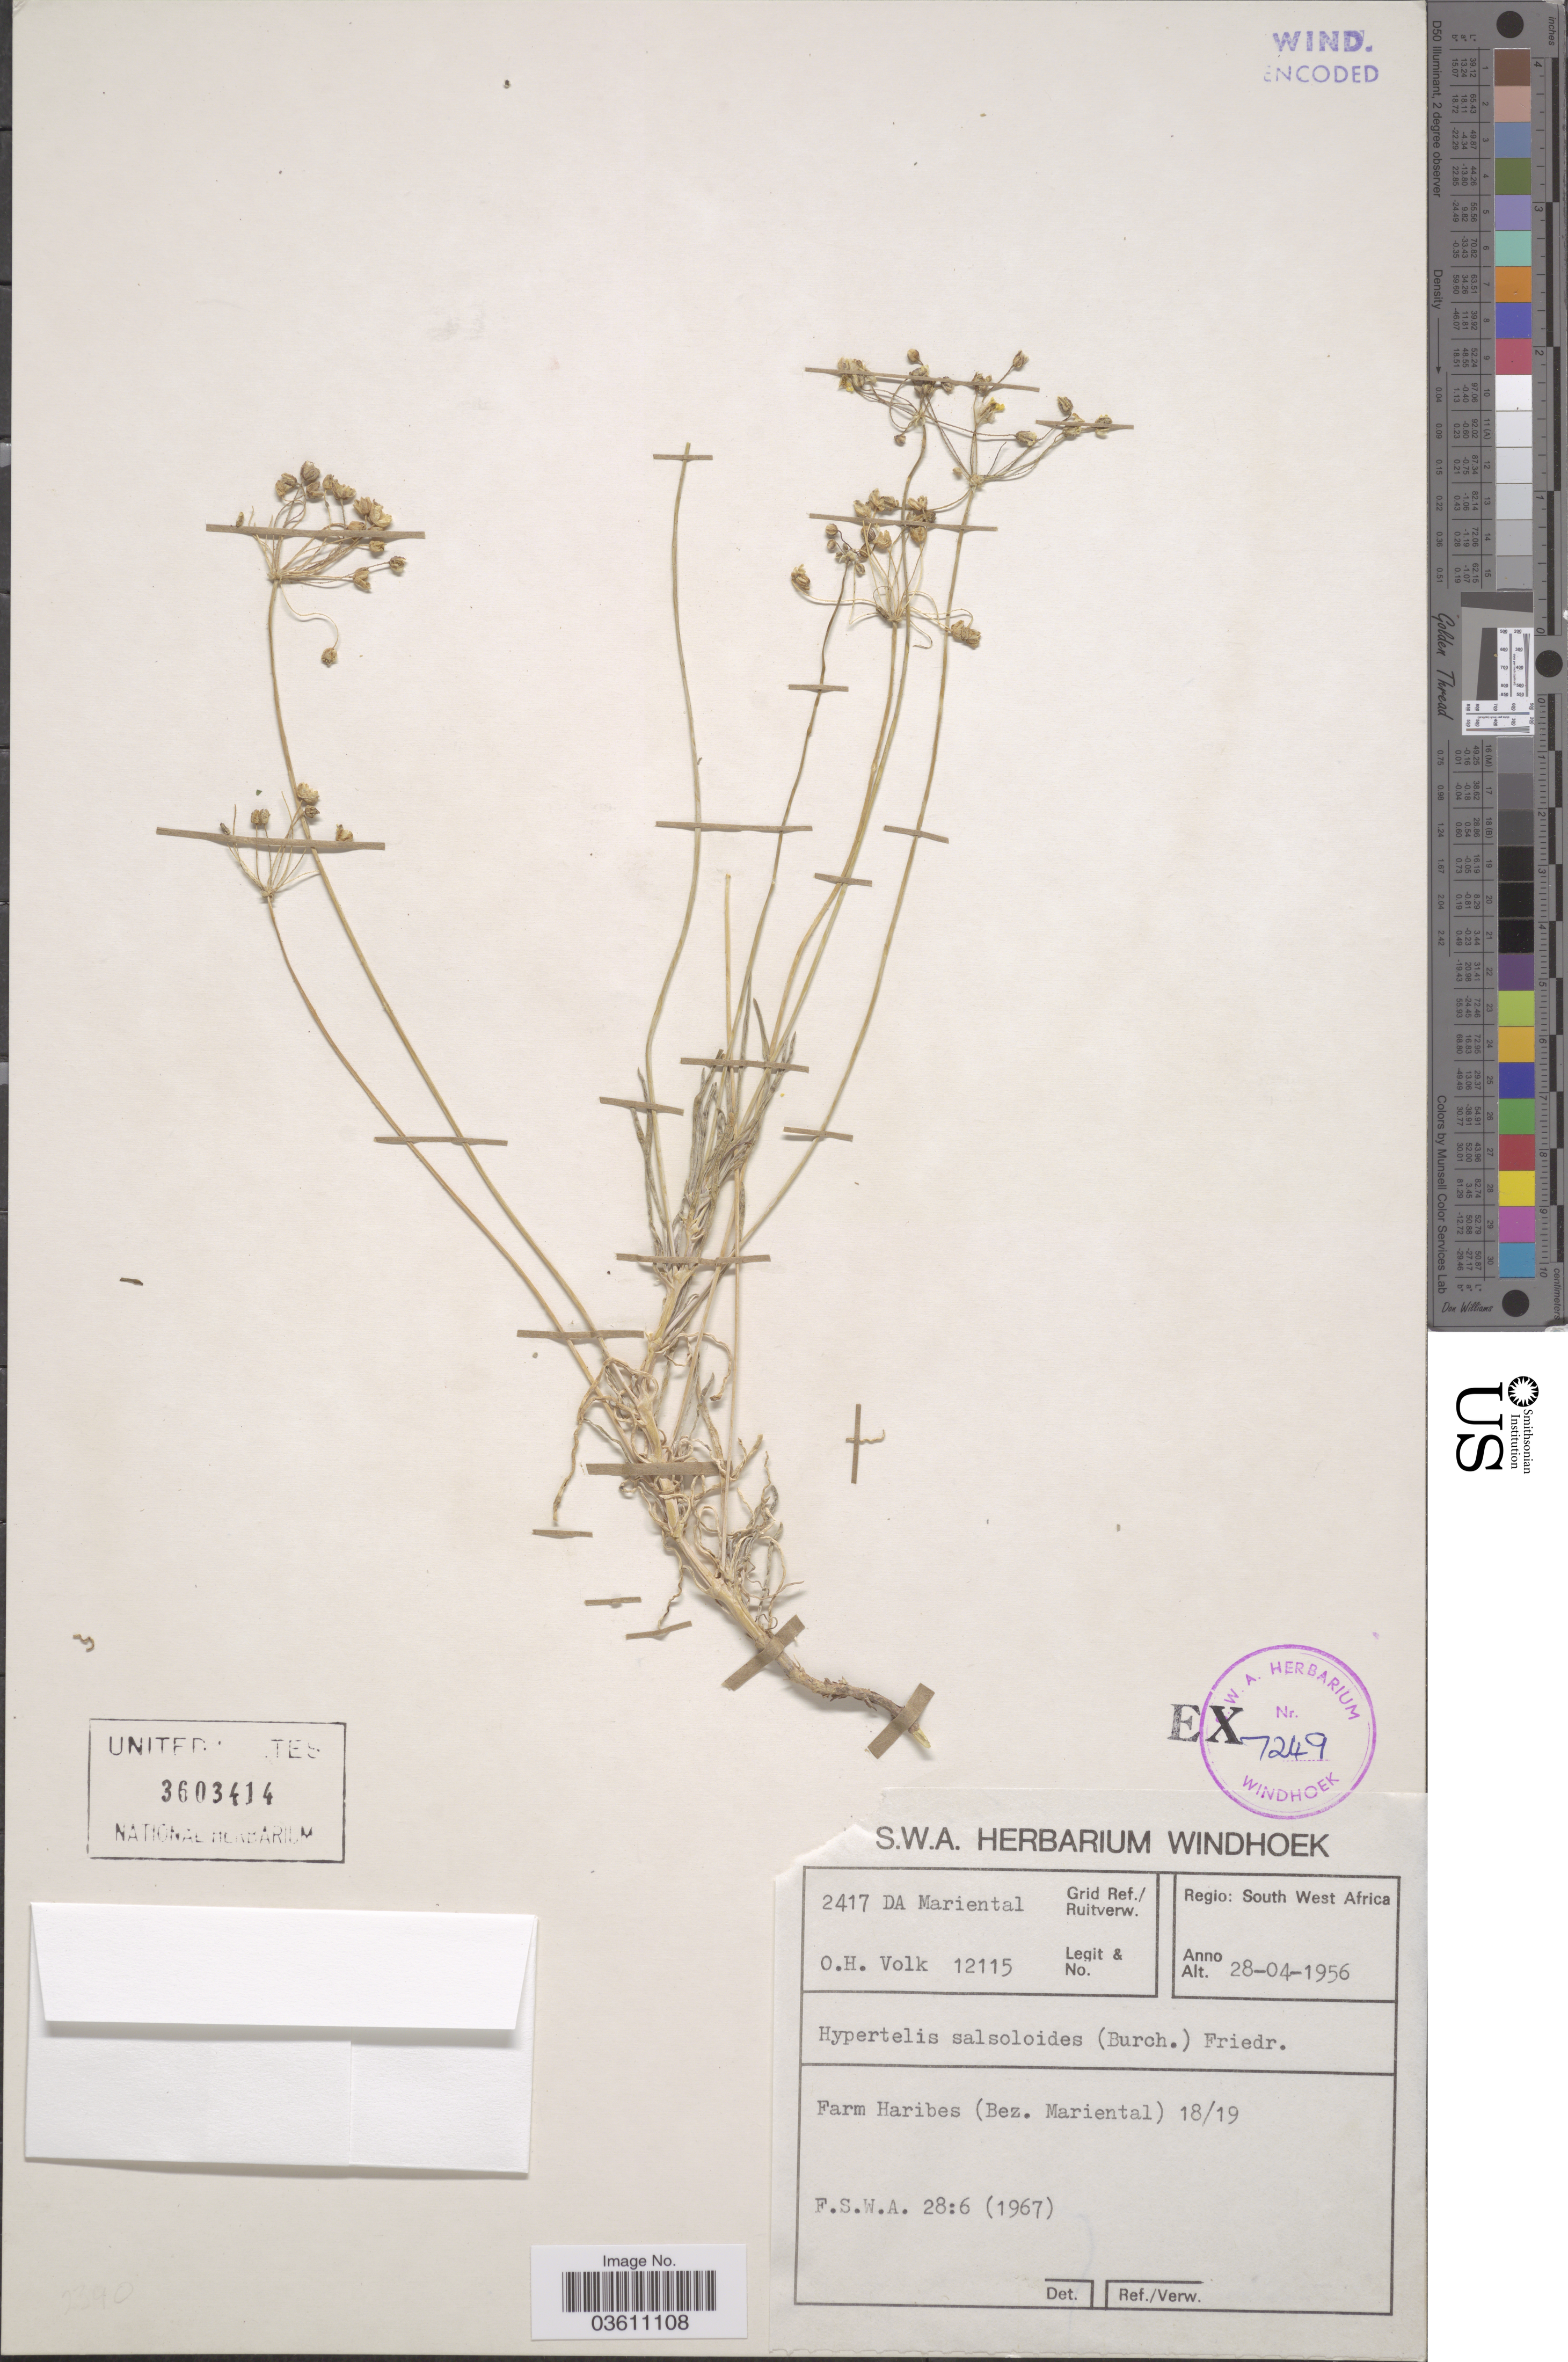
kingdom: Plantae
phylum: Tracheophyta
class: Magnoliopsida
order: Caryophyllales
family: Kewaceae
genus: Kewa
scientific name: Kewa salsoloides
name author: (Burch.) Christenh.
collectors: O. Volk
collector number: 12115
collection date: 1956-04-28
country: Namibia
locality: Grid Ref./ Ruitverw. 2417 DA Mariental. Regio: South West Africa. Farm Haribes (Bez. Mariental) 18/19.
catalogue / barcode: US 3603414